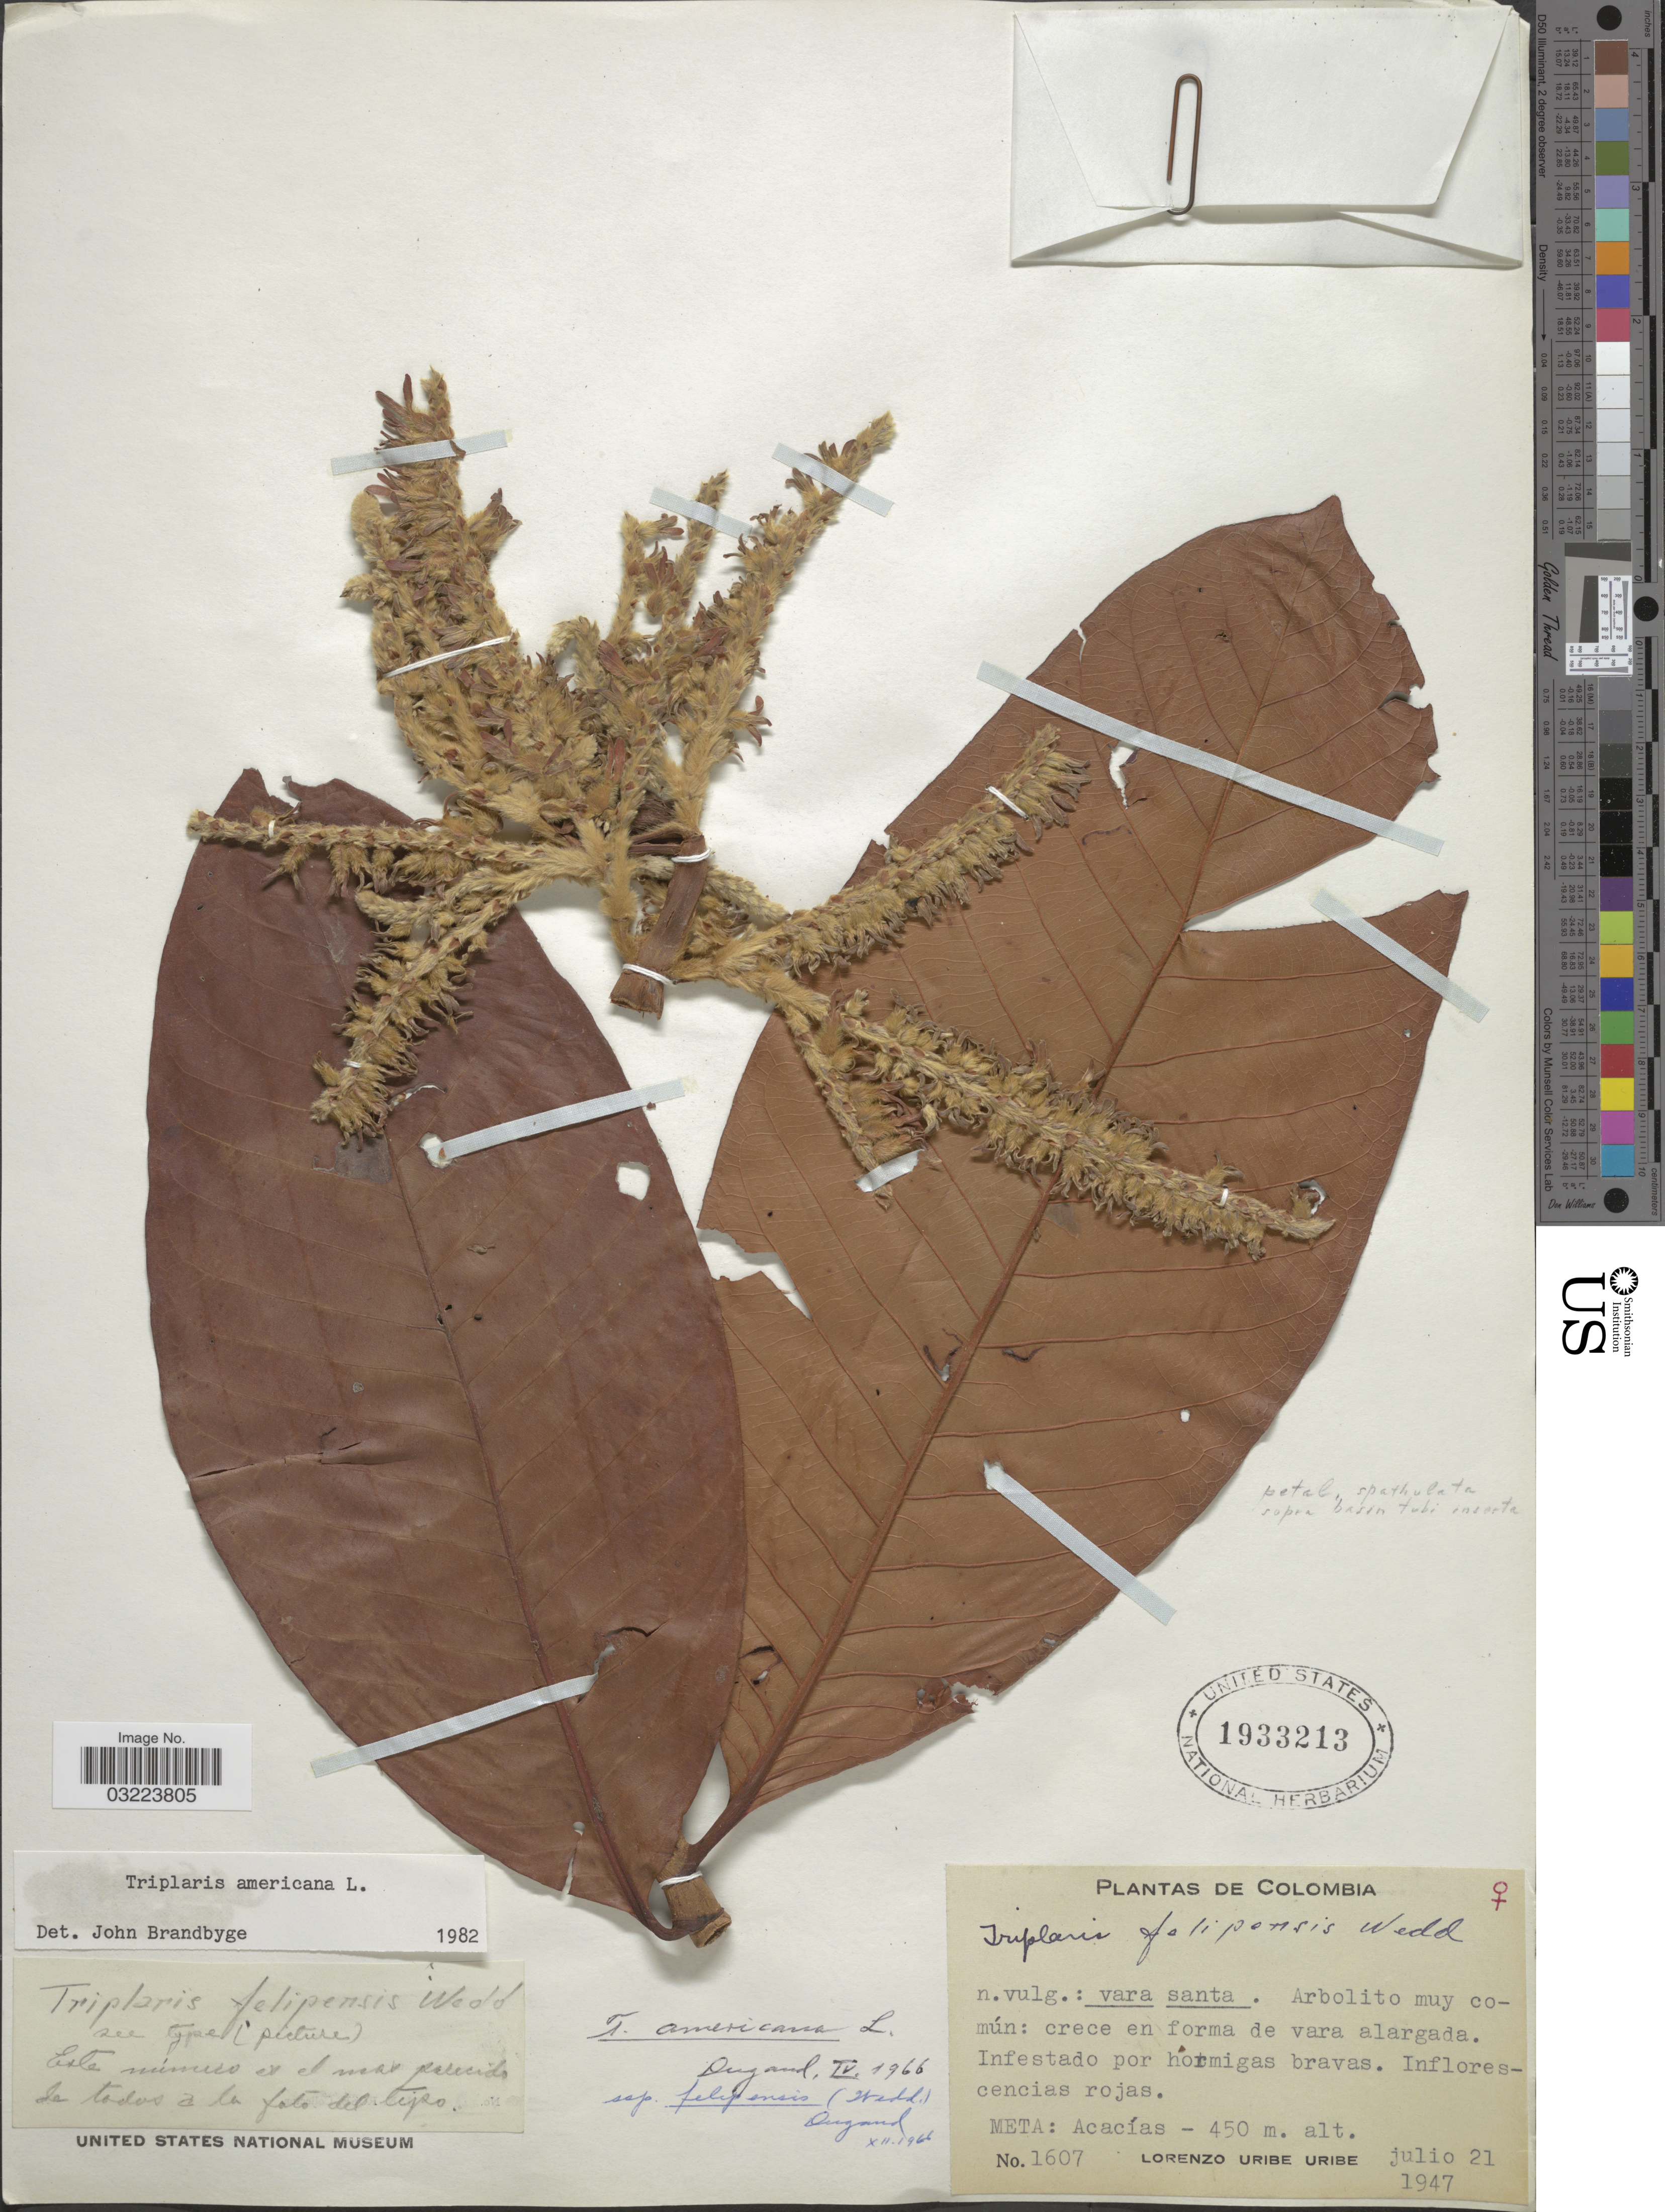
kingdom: Plantae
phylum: Tracheophyta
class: Magnoliopsida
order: Caryophyllales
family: Polygonaceae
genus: Triplaris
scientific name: Triplaris americana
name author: L.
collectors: L. Uribe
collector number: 1607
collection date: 1947-07-21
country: Colombia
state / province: Meta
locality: Acacías.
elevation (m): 450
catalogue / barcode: US 1933213